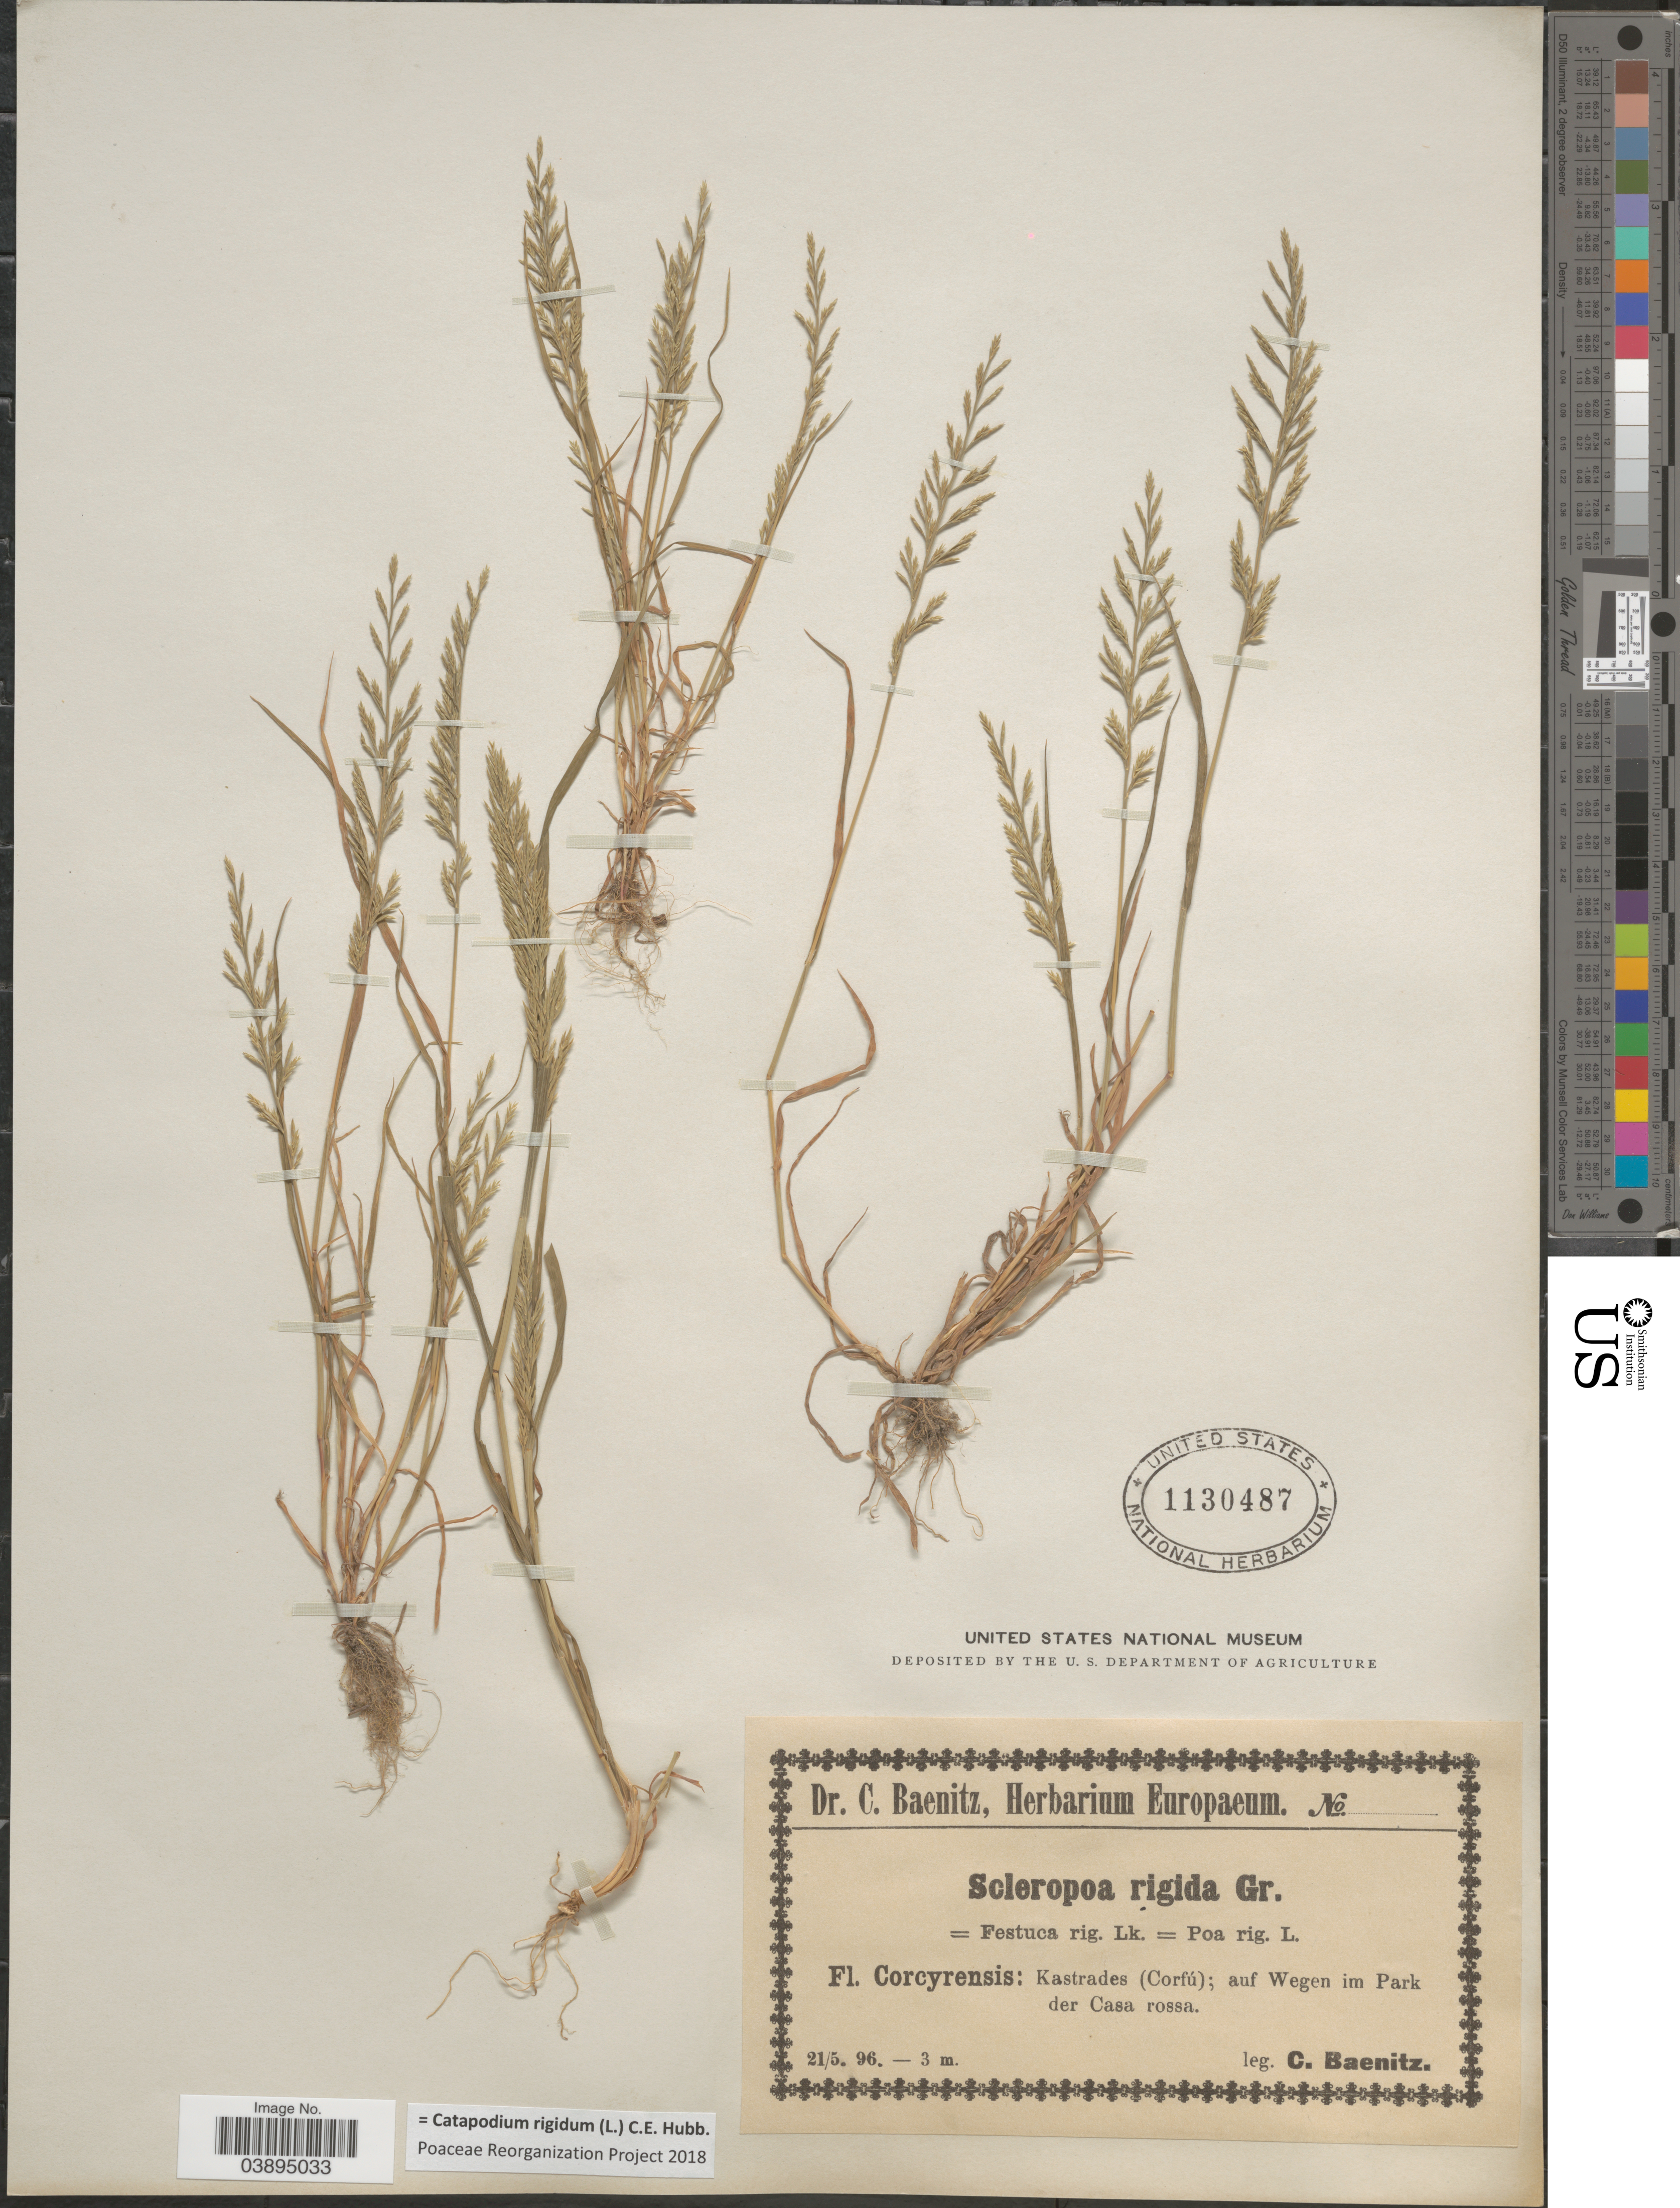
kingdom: Plantae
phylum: Tracheophyta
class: Liliopsida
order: Poales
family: Poaceae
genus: Catapodium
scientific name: Catapodium rigidum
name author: (L.) C.E. Hubb.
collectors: C. G. Baenitz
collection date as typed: Transcribed d/m/y: 21/5/96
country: Greece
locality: Fl. Corcyrensis: Kastrades (Corfú); auf Wegen im Park der Casa rossa.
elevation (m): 3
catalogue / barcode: US 1130487